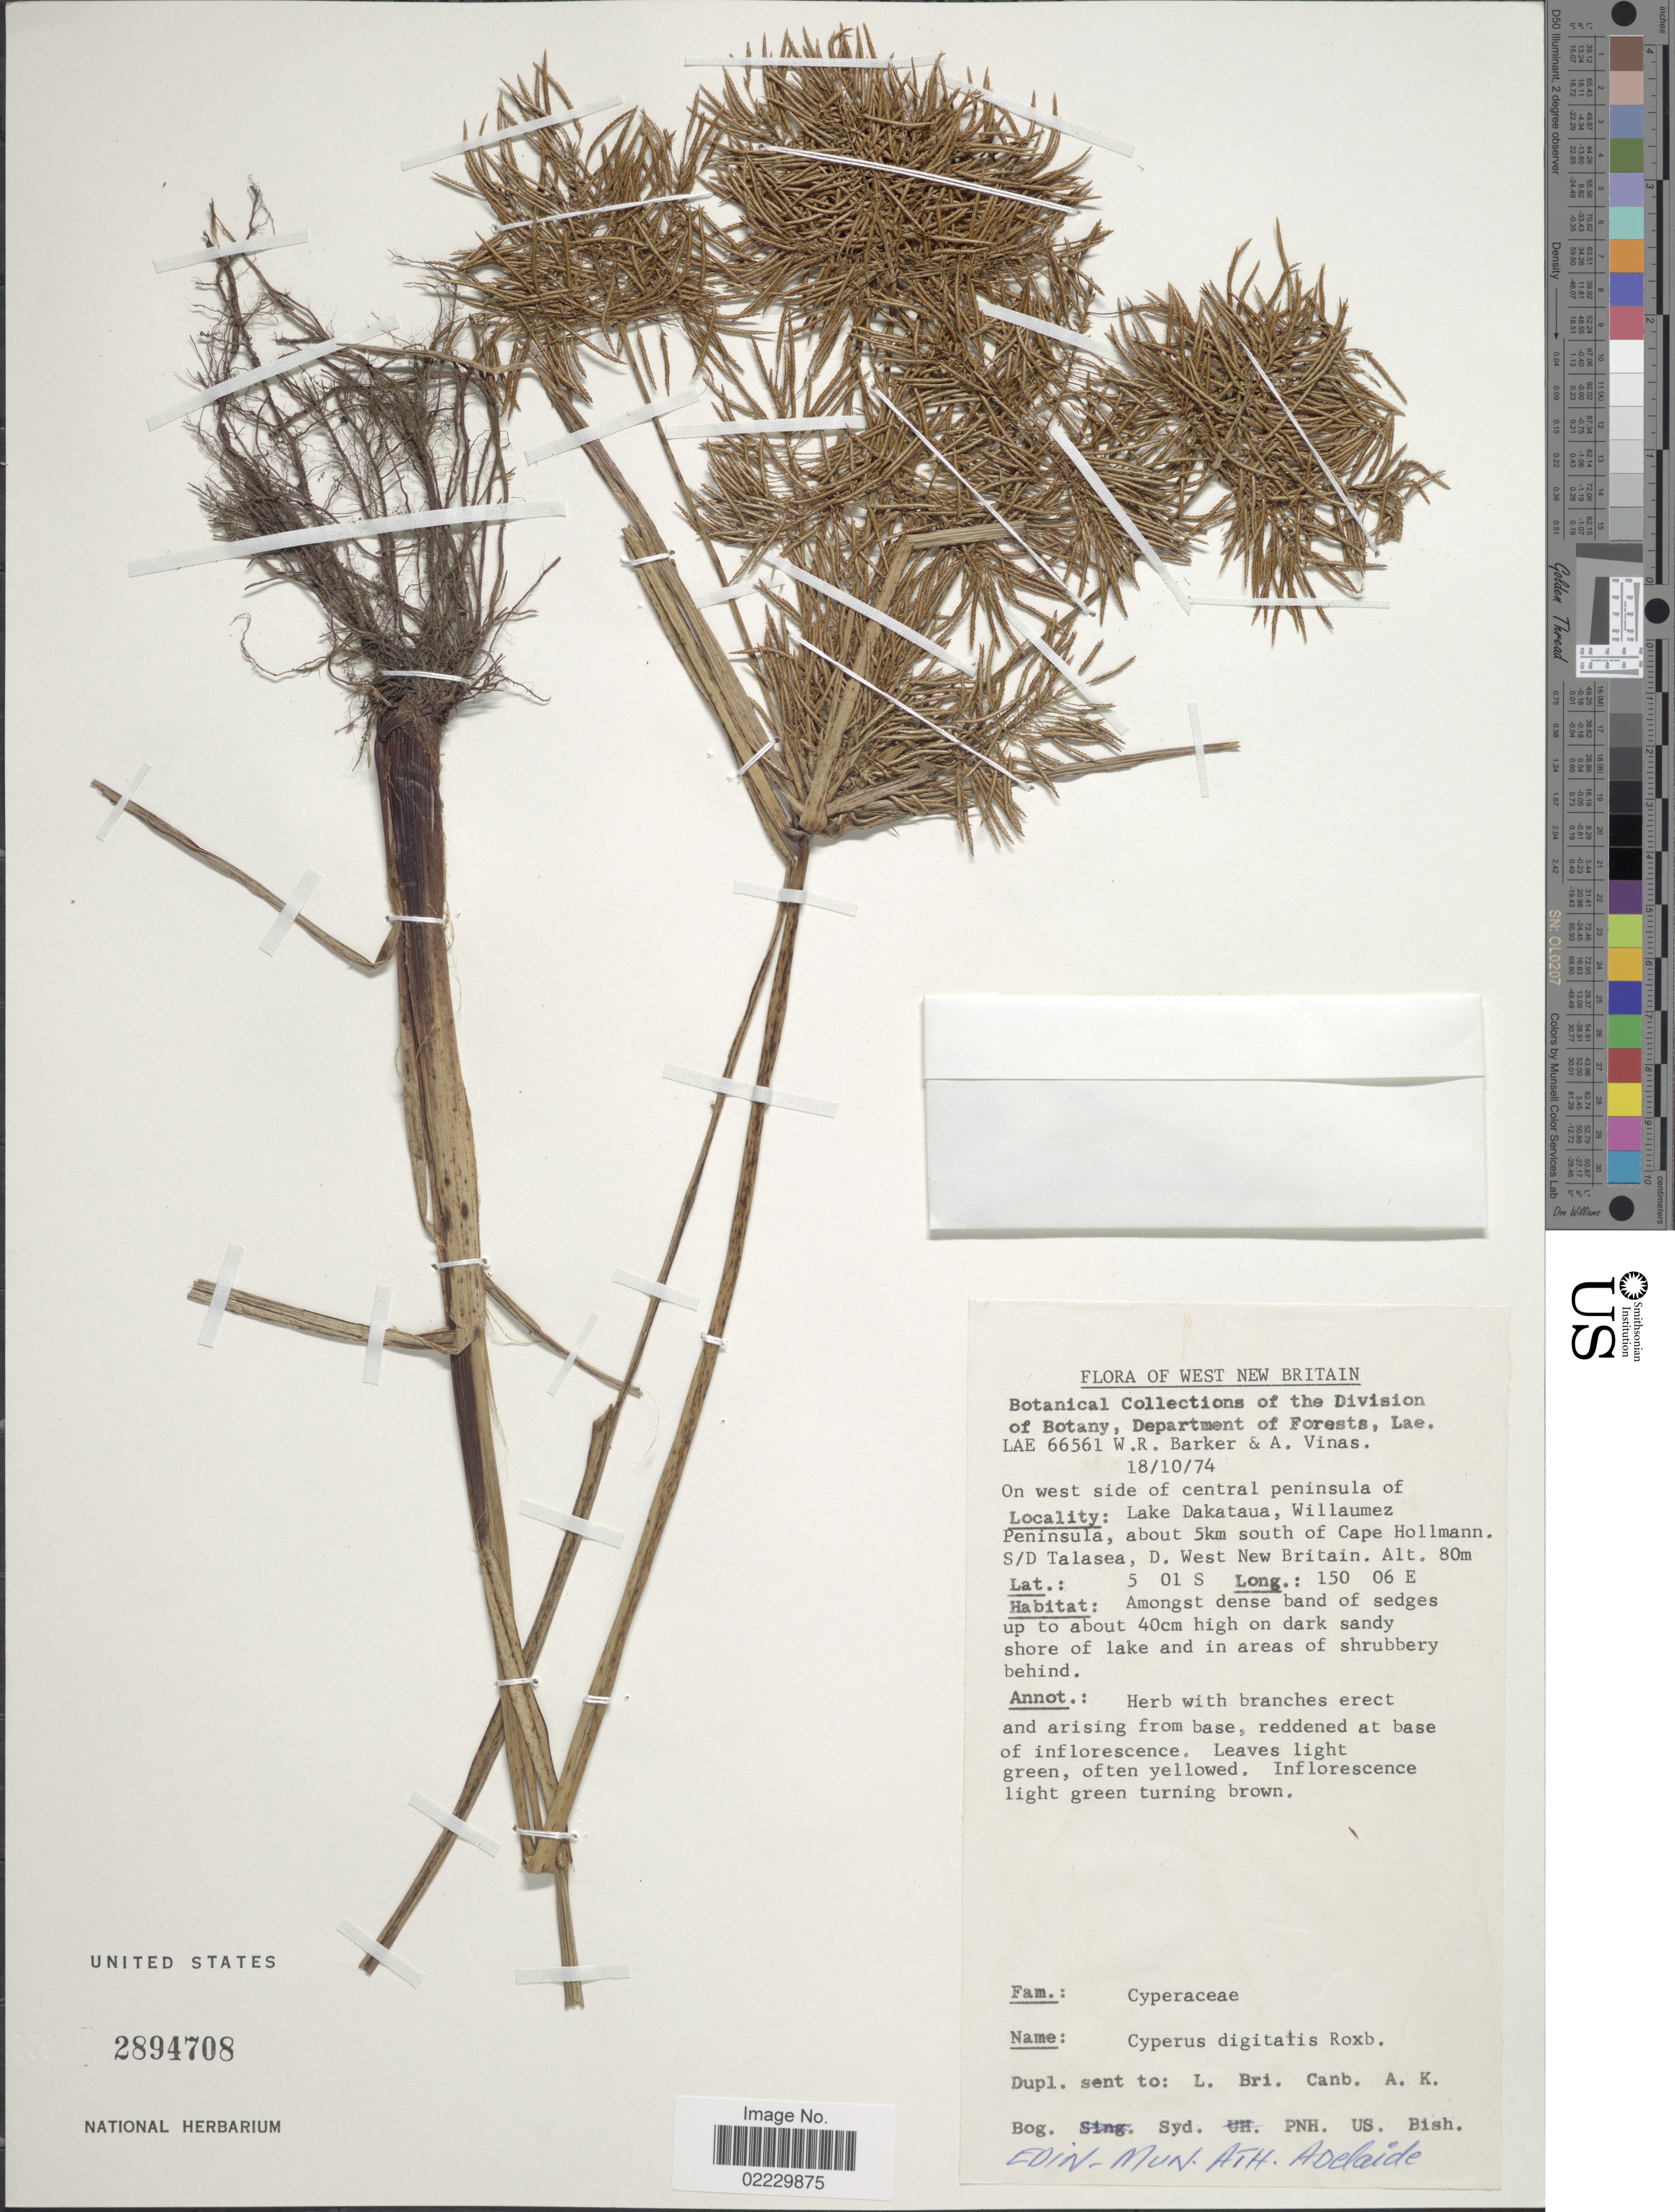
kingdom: Plantae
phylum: Tracheophyta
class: Liliopsida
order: Poales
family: Cyperaceae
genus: Cyperus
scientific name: Cyperus digitatus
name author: Roxb.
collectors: W. R. Barker & A. Vinas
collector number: LAE66561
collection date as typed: Transcribed d/m/y: 18/10/74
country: Papua New Guinea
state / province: West New Britain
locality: On west side of central peninsula of Lake Dakatua, Willaumez Peninsula, about 5km south of Cape Hollmann. S/D Talasea, D. West New Britain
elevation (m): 80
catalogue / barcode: US 2894708